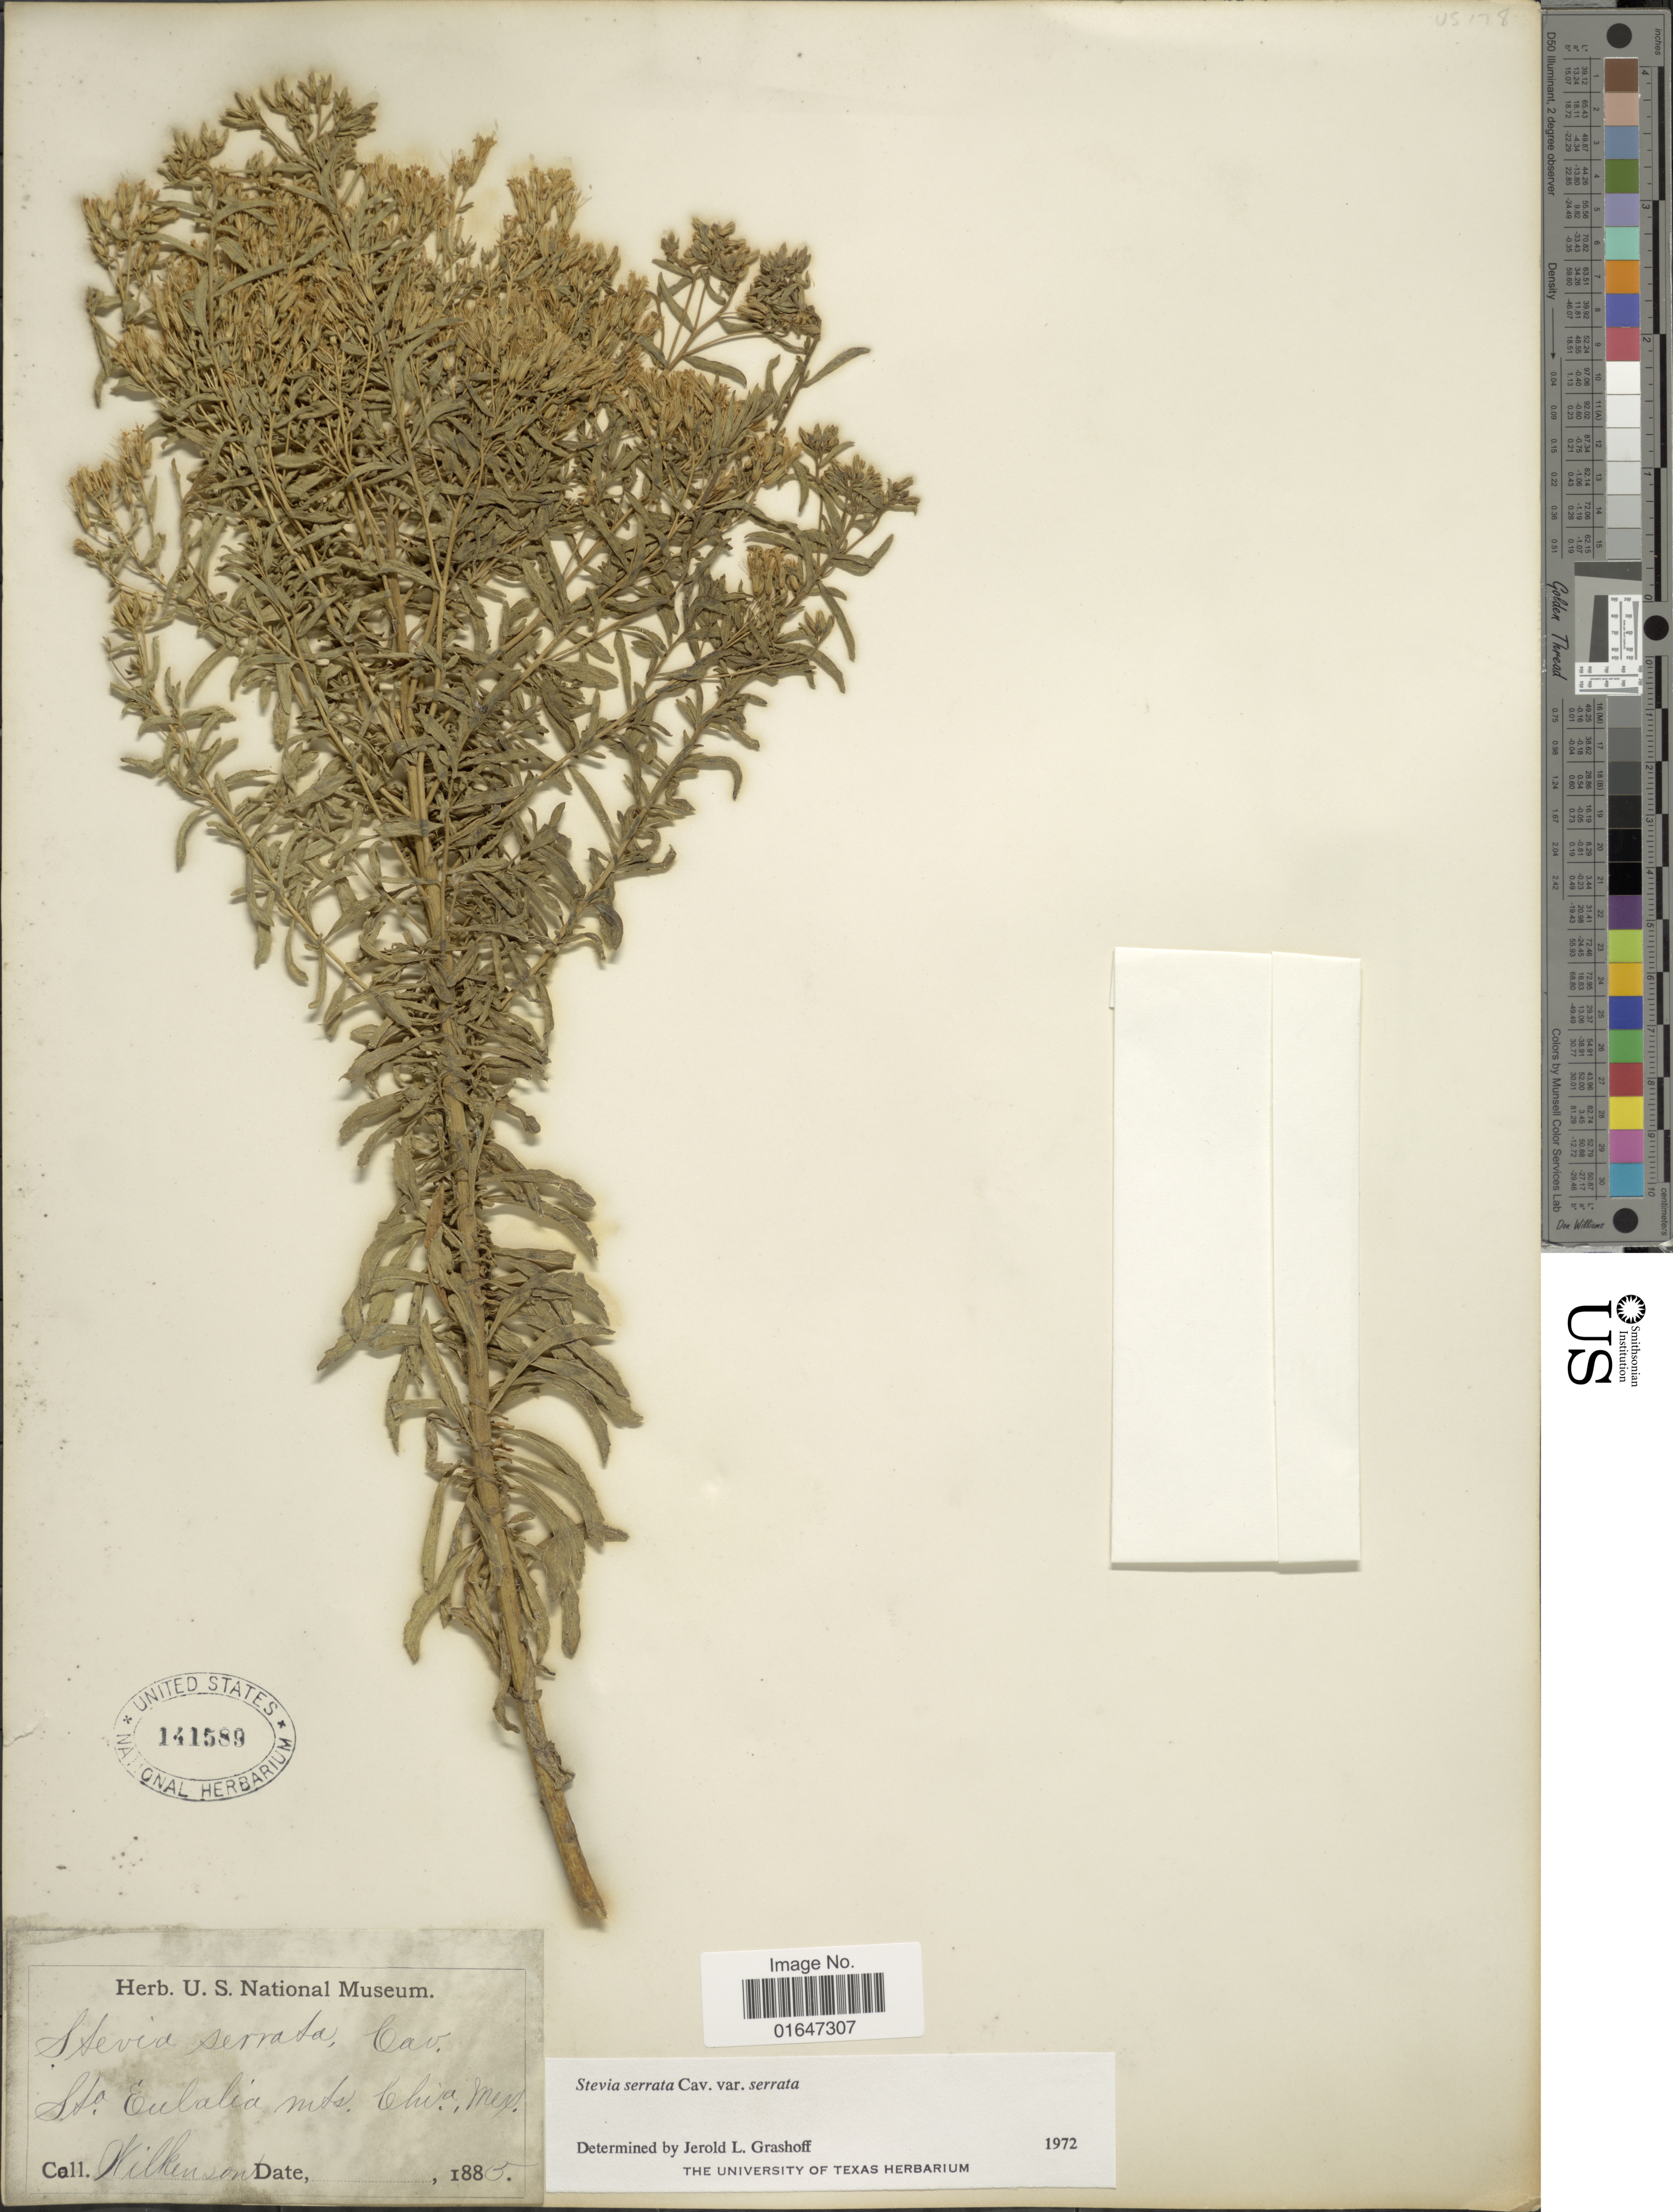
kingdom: Plantae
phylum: Tracheophyta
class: Magnoliopsida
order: Asterales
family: Asteraceae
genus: Stevia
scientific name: Stevia serrata var. serrata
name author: Cav.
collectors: Wilkenson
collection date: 1885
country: Mexico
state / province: Chihuahua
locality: Sta. Eulalia Mts.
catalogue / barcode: US 141589